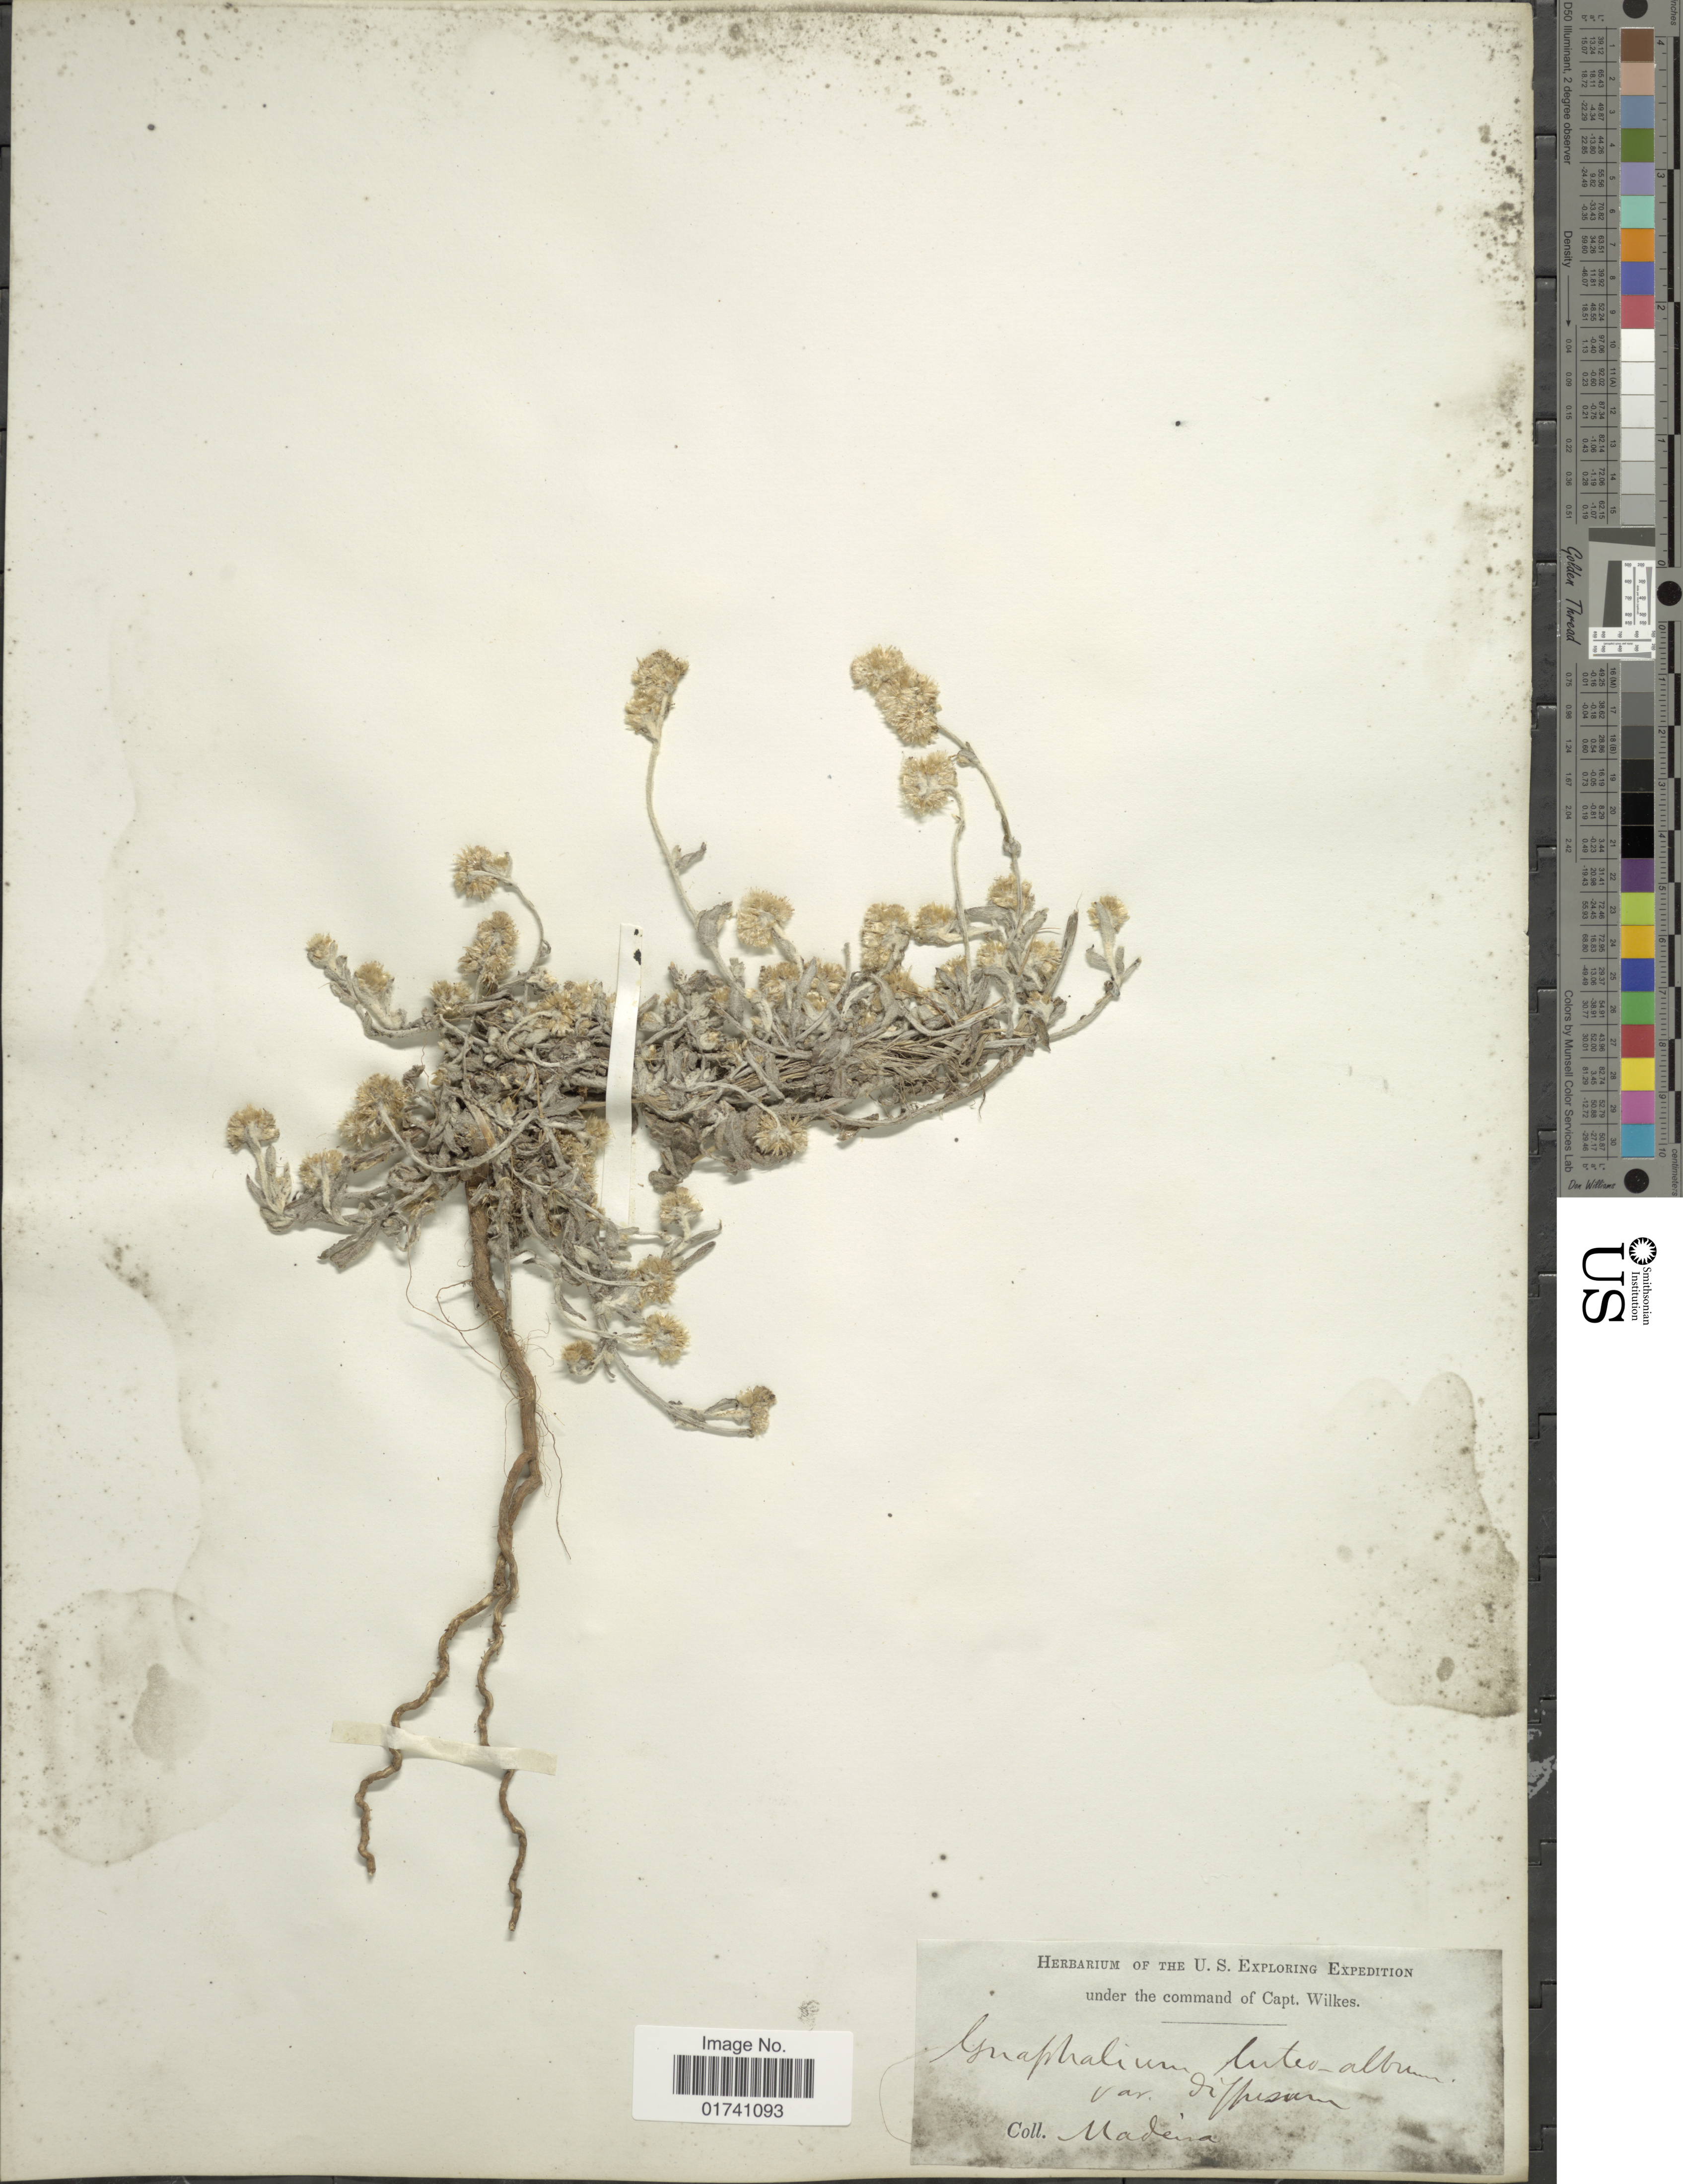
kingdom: Plantae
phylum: Tracheophyta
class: Magnoliopsida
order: Asterales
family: Asteraceae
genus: Laphangium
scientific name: Laphangium luteoalbum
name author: (L.) Tzvelev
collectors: Wilkes Explor. Exped.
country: Portugal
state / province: Madeira (Aut. Reg.)